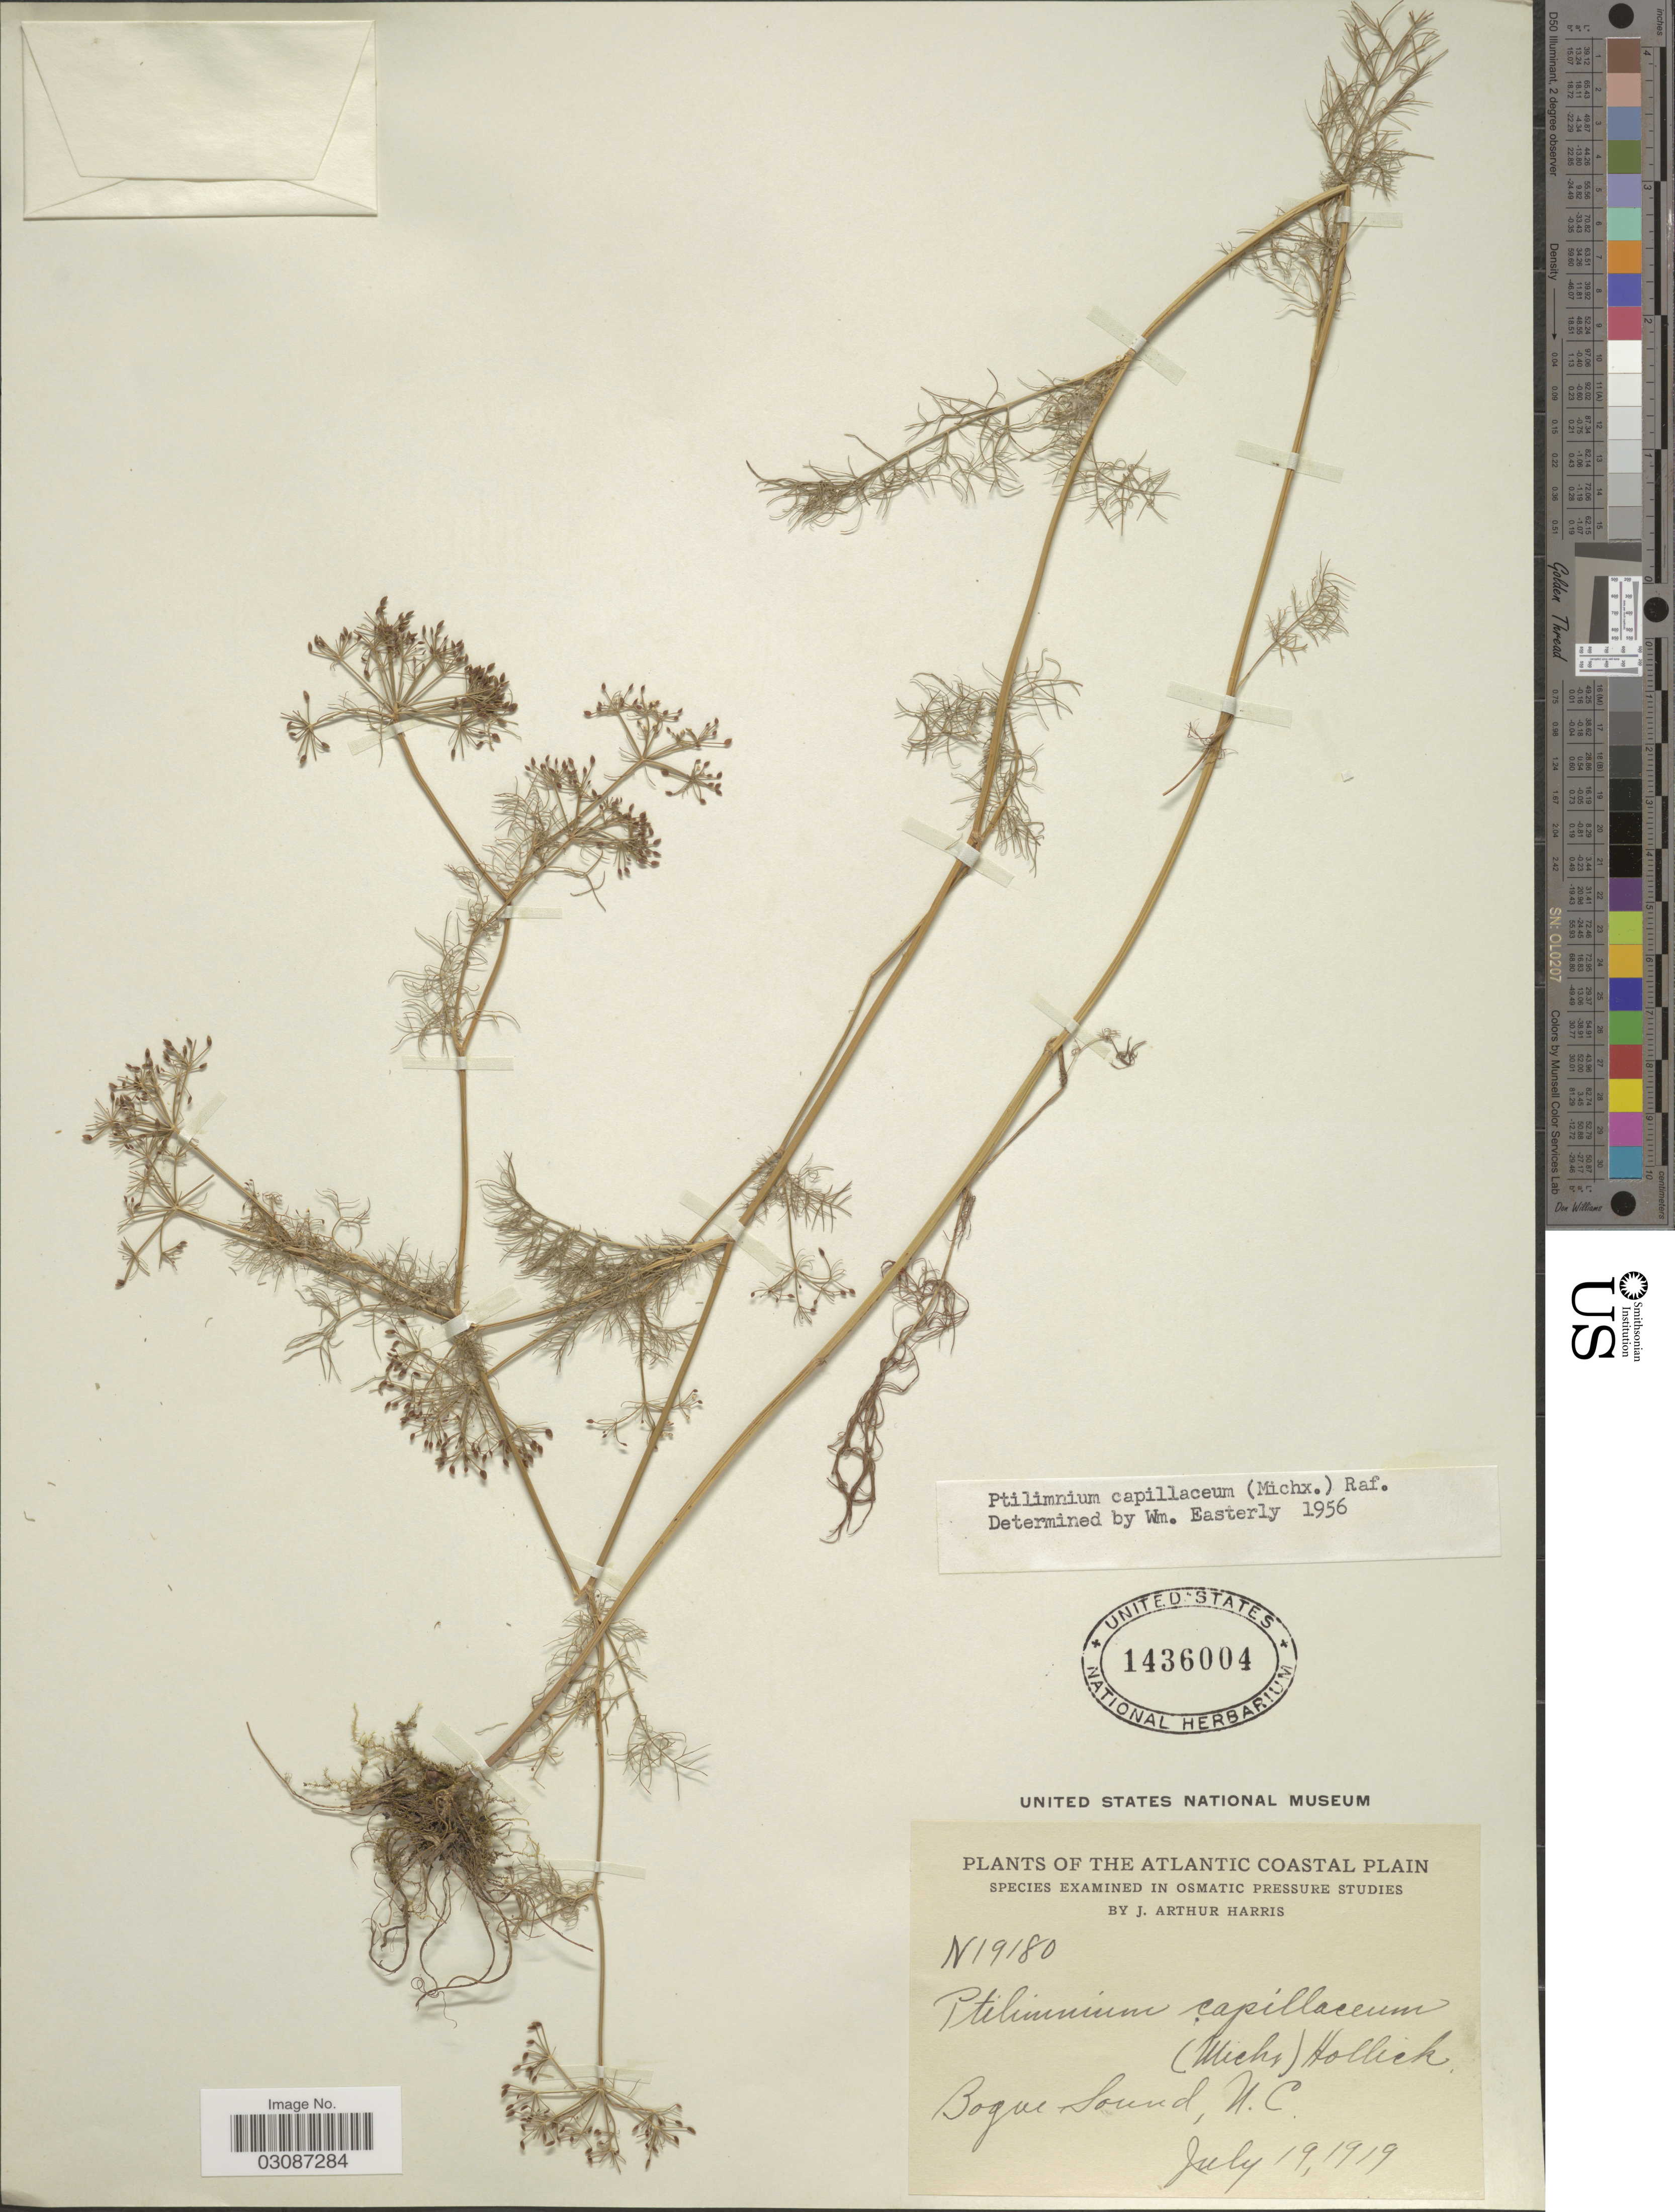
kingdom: Plantae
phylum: Tracheophyta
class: Magnoliopsida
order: Apiales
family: Apiaceae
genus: Ptilimnium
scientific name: Ptilimnium capillaceum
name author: (Michx.) Raf.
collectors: J. A. Harris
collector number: N19180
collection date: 1919-07-19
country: United States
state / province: North Carolina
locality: Bogue Sound. The Atlantic Coastal Plain.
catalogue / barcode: US 1436004